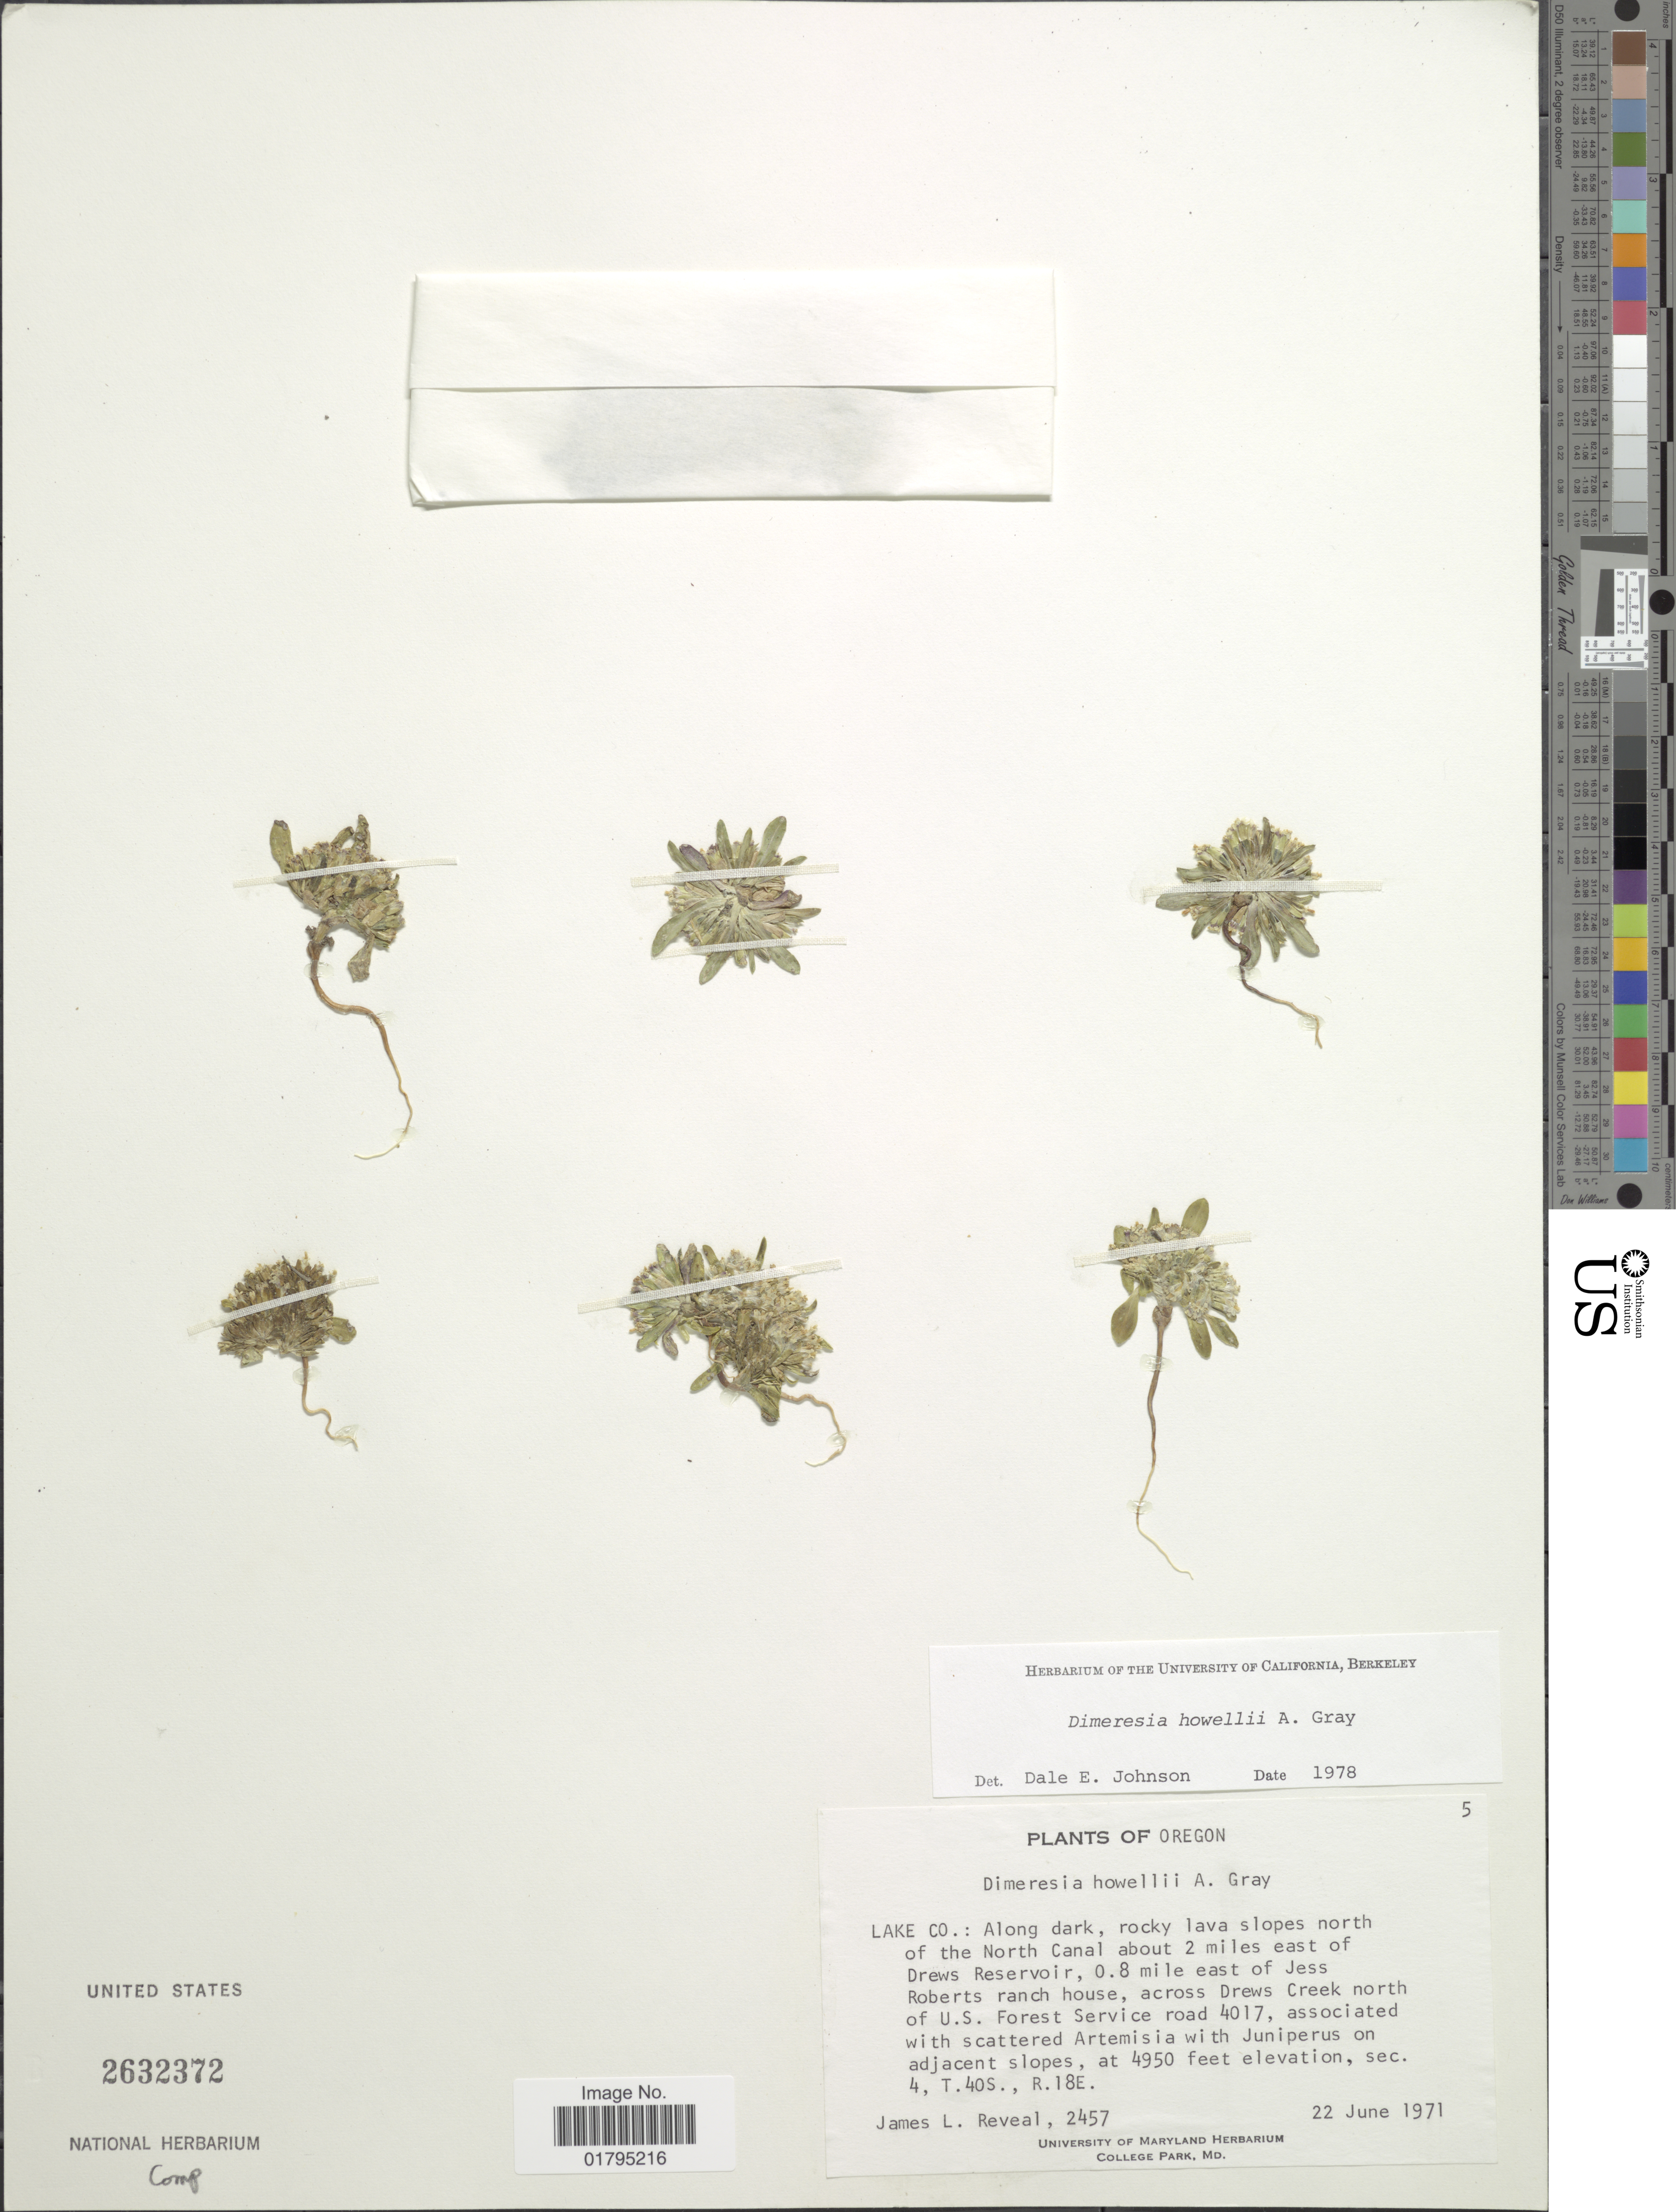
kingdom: Plantae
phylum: Tracheophyta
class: Magnoliopsida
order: Asterales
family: Asteraceae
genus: Dimeresia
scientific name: Dimeresia howellii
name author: A. Gray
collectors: J. L. Reveal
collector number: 2457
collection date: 1971-06-22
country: United States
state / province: Oregon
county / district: Lake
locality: Lake Co.: Along dark, rocky lava slopes north of the North Canal about 2 miles east of Drews Reservoir, 0.8 mile east of Jess Roberts ranch house,across Drews Creek north of U.S. Forest Service road 4017. Sec. 4, T.40S., R.18E.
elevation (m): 1509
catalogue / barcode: US 2632372